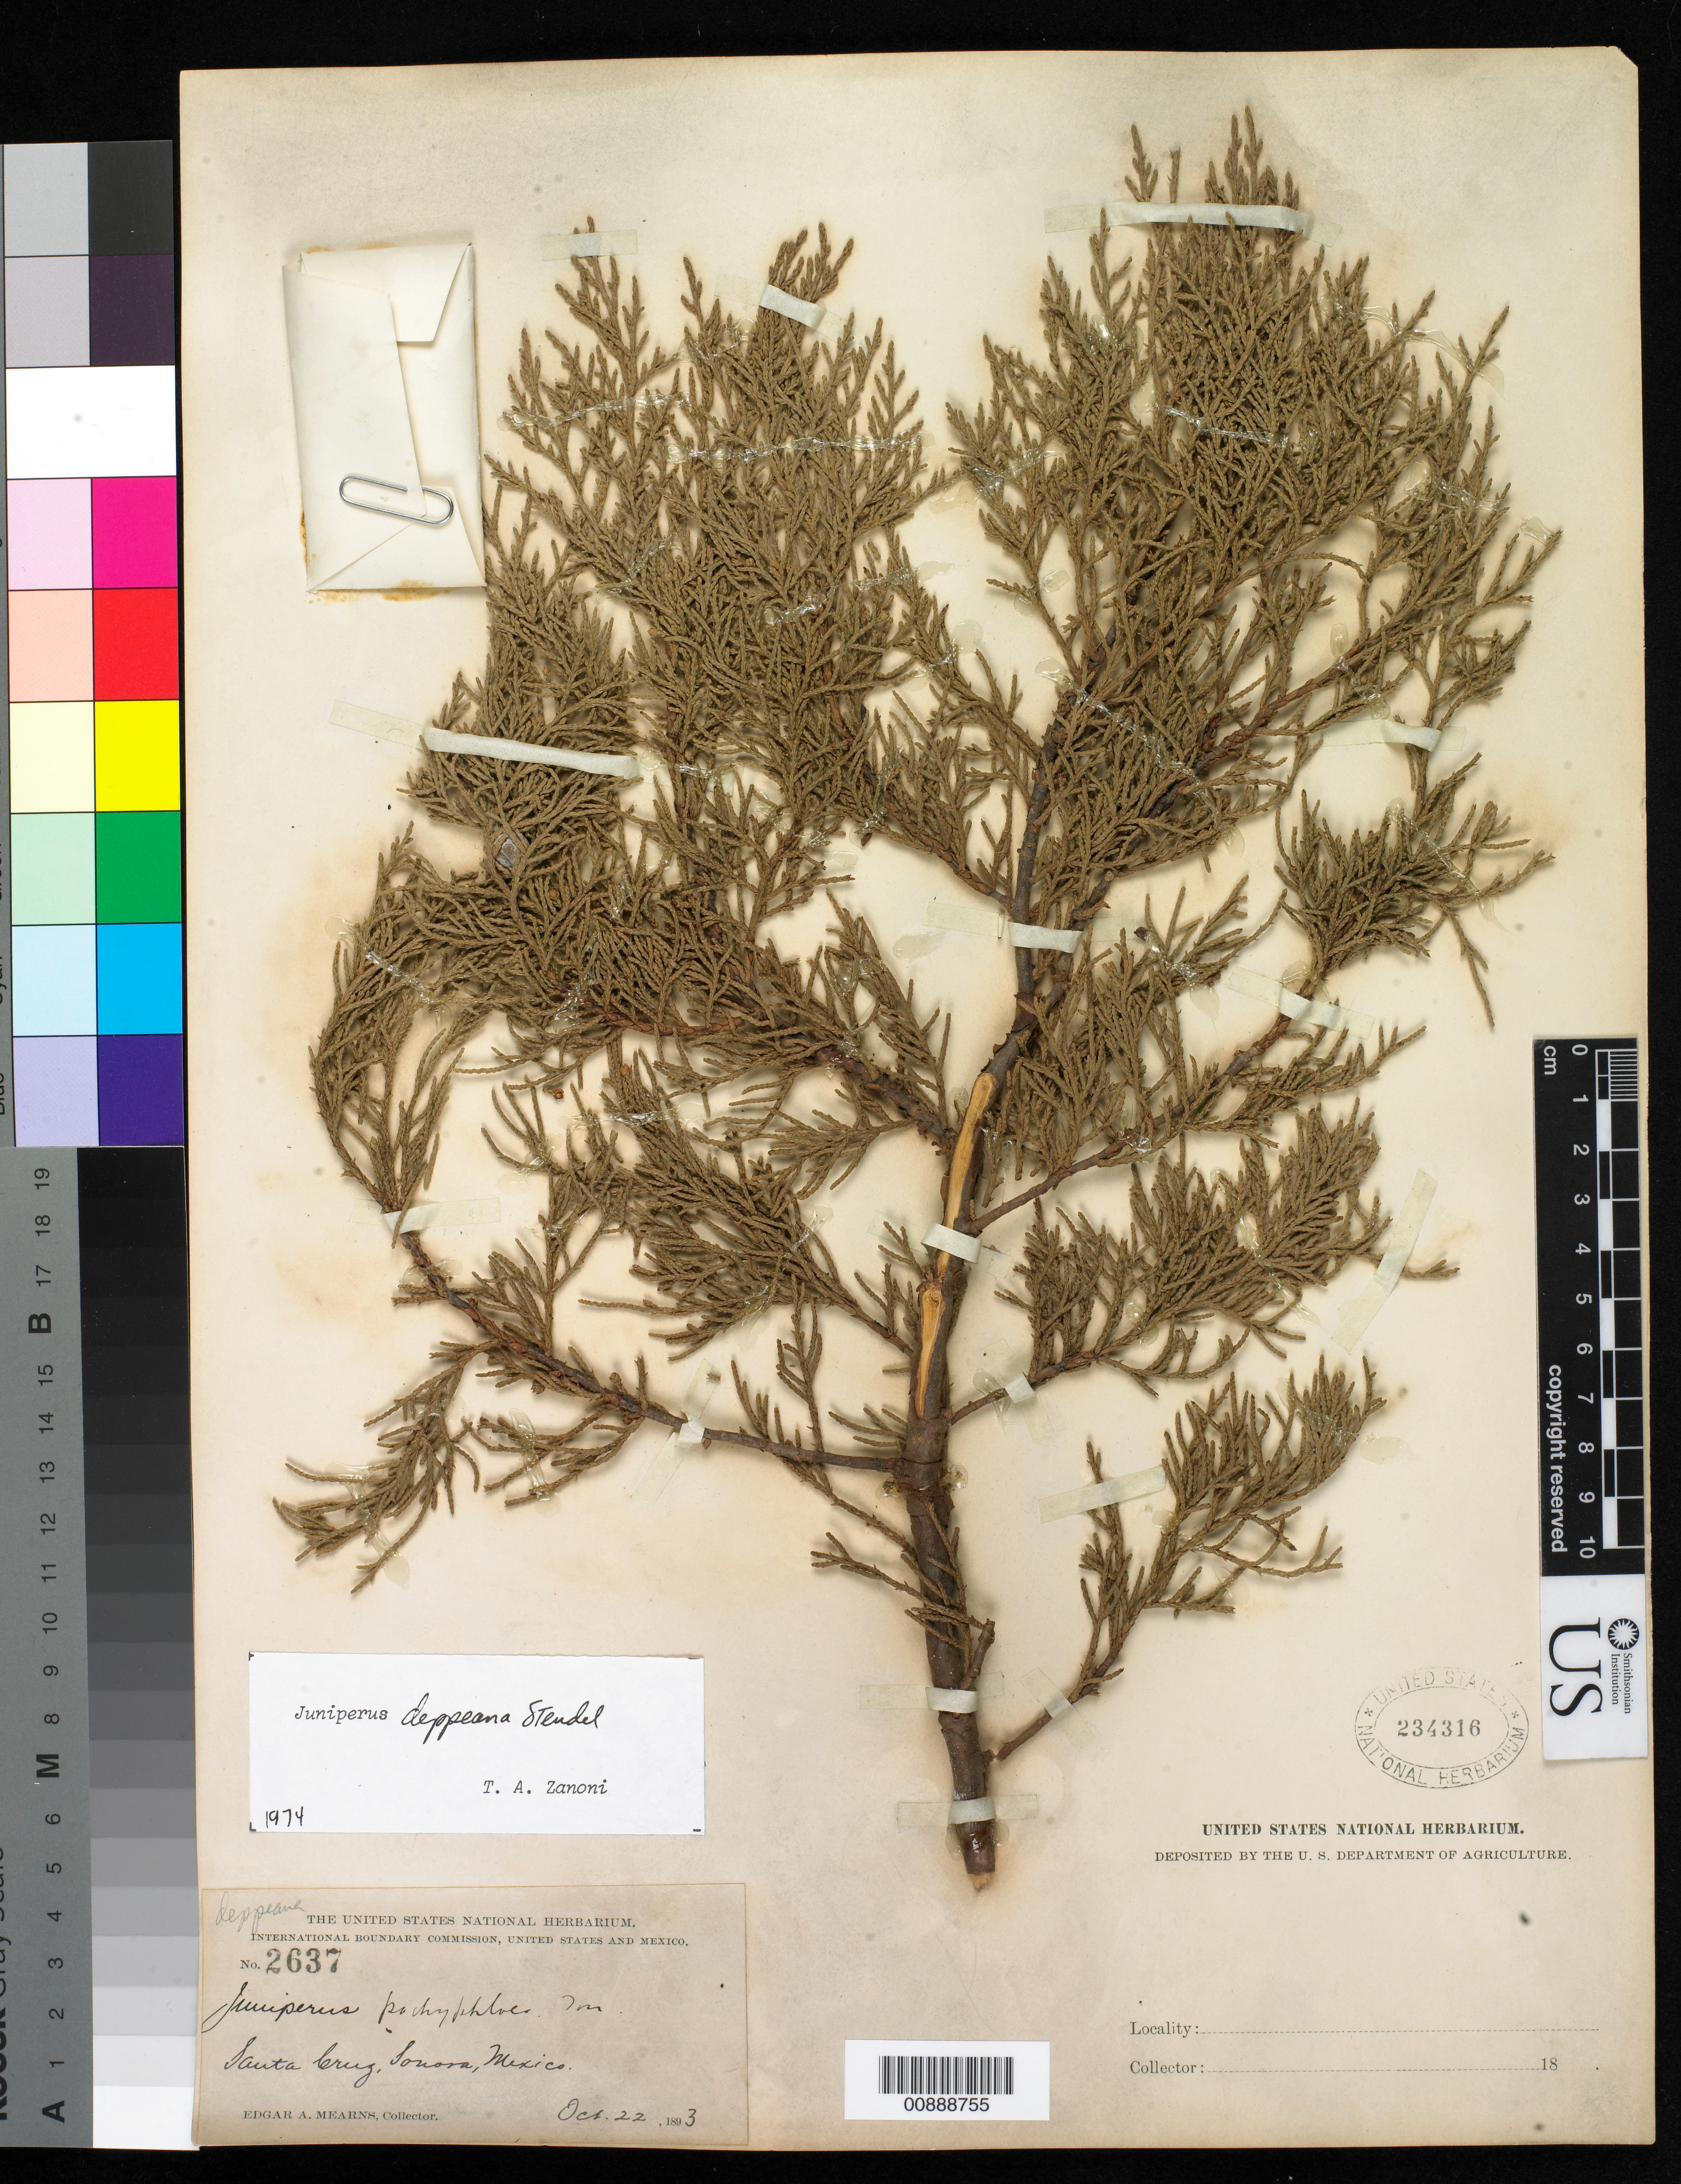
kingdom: Plantae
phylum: Tracheophyta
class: Pinopsida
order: Pinales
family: Cupressaceae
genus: Juniperus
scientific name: Juniperus deppeana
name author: Steud.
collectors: E. A. Mearns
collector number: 2637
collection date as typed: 22 Oct 1893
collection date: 1893-10-22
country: Mexico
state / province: Sonora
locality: Santa Cruz, Sonora.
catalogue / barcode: US 234316